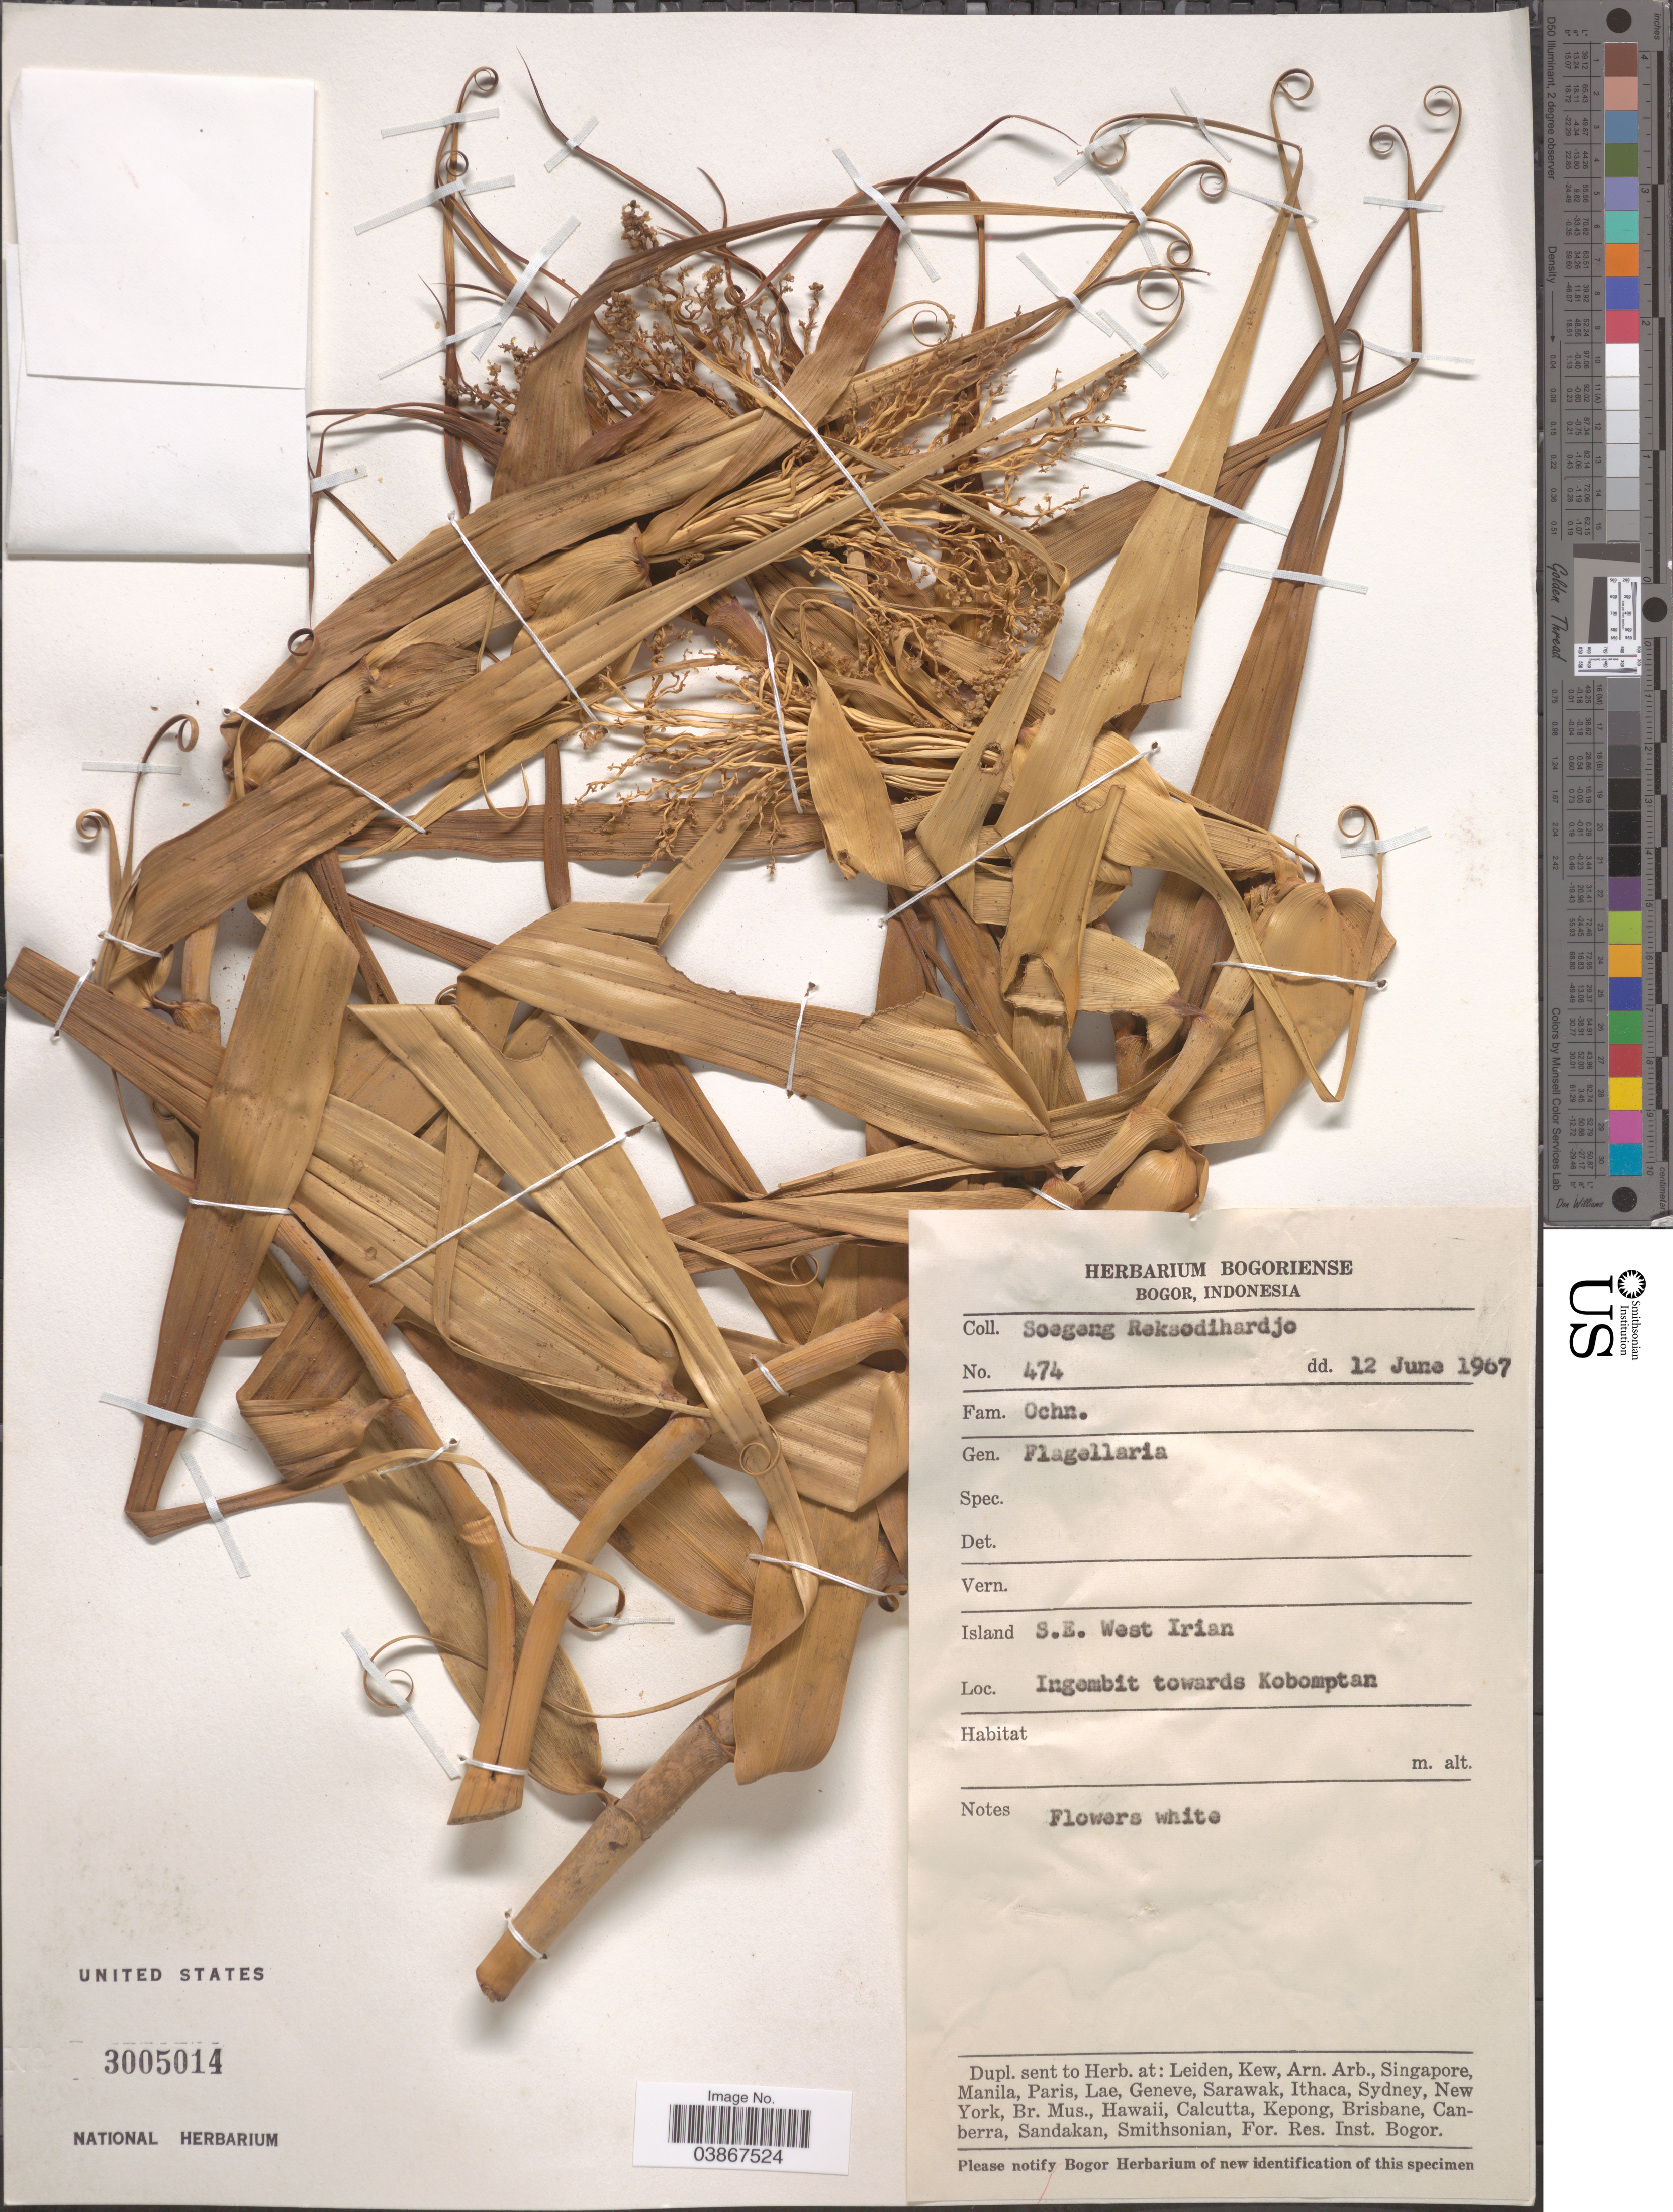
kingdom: Plantae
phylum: Tracheophyta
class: Liliopsida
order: Poales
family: Flagellariaceae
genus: Flagellaria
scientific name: Flagellaria sp.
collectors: S. Reksodihardjo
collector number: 474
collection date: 1967-06-12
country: Indonesia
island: New Guinea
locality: Island S.E. West Irian. Ingembit towards Kobomptan.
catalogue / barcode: US 3005014